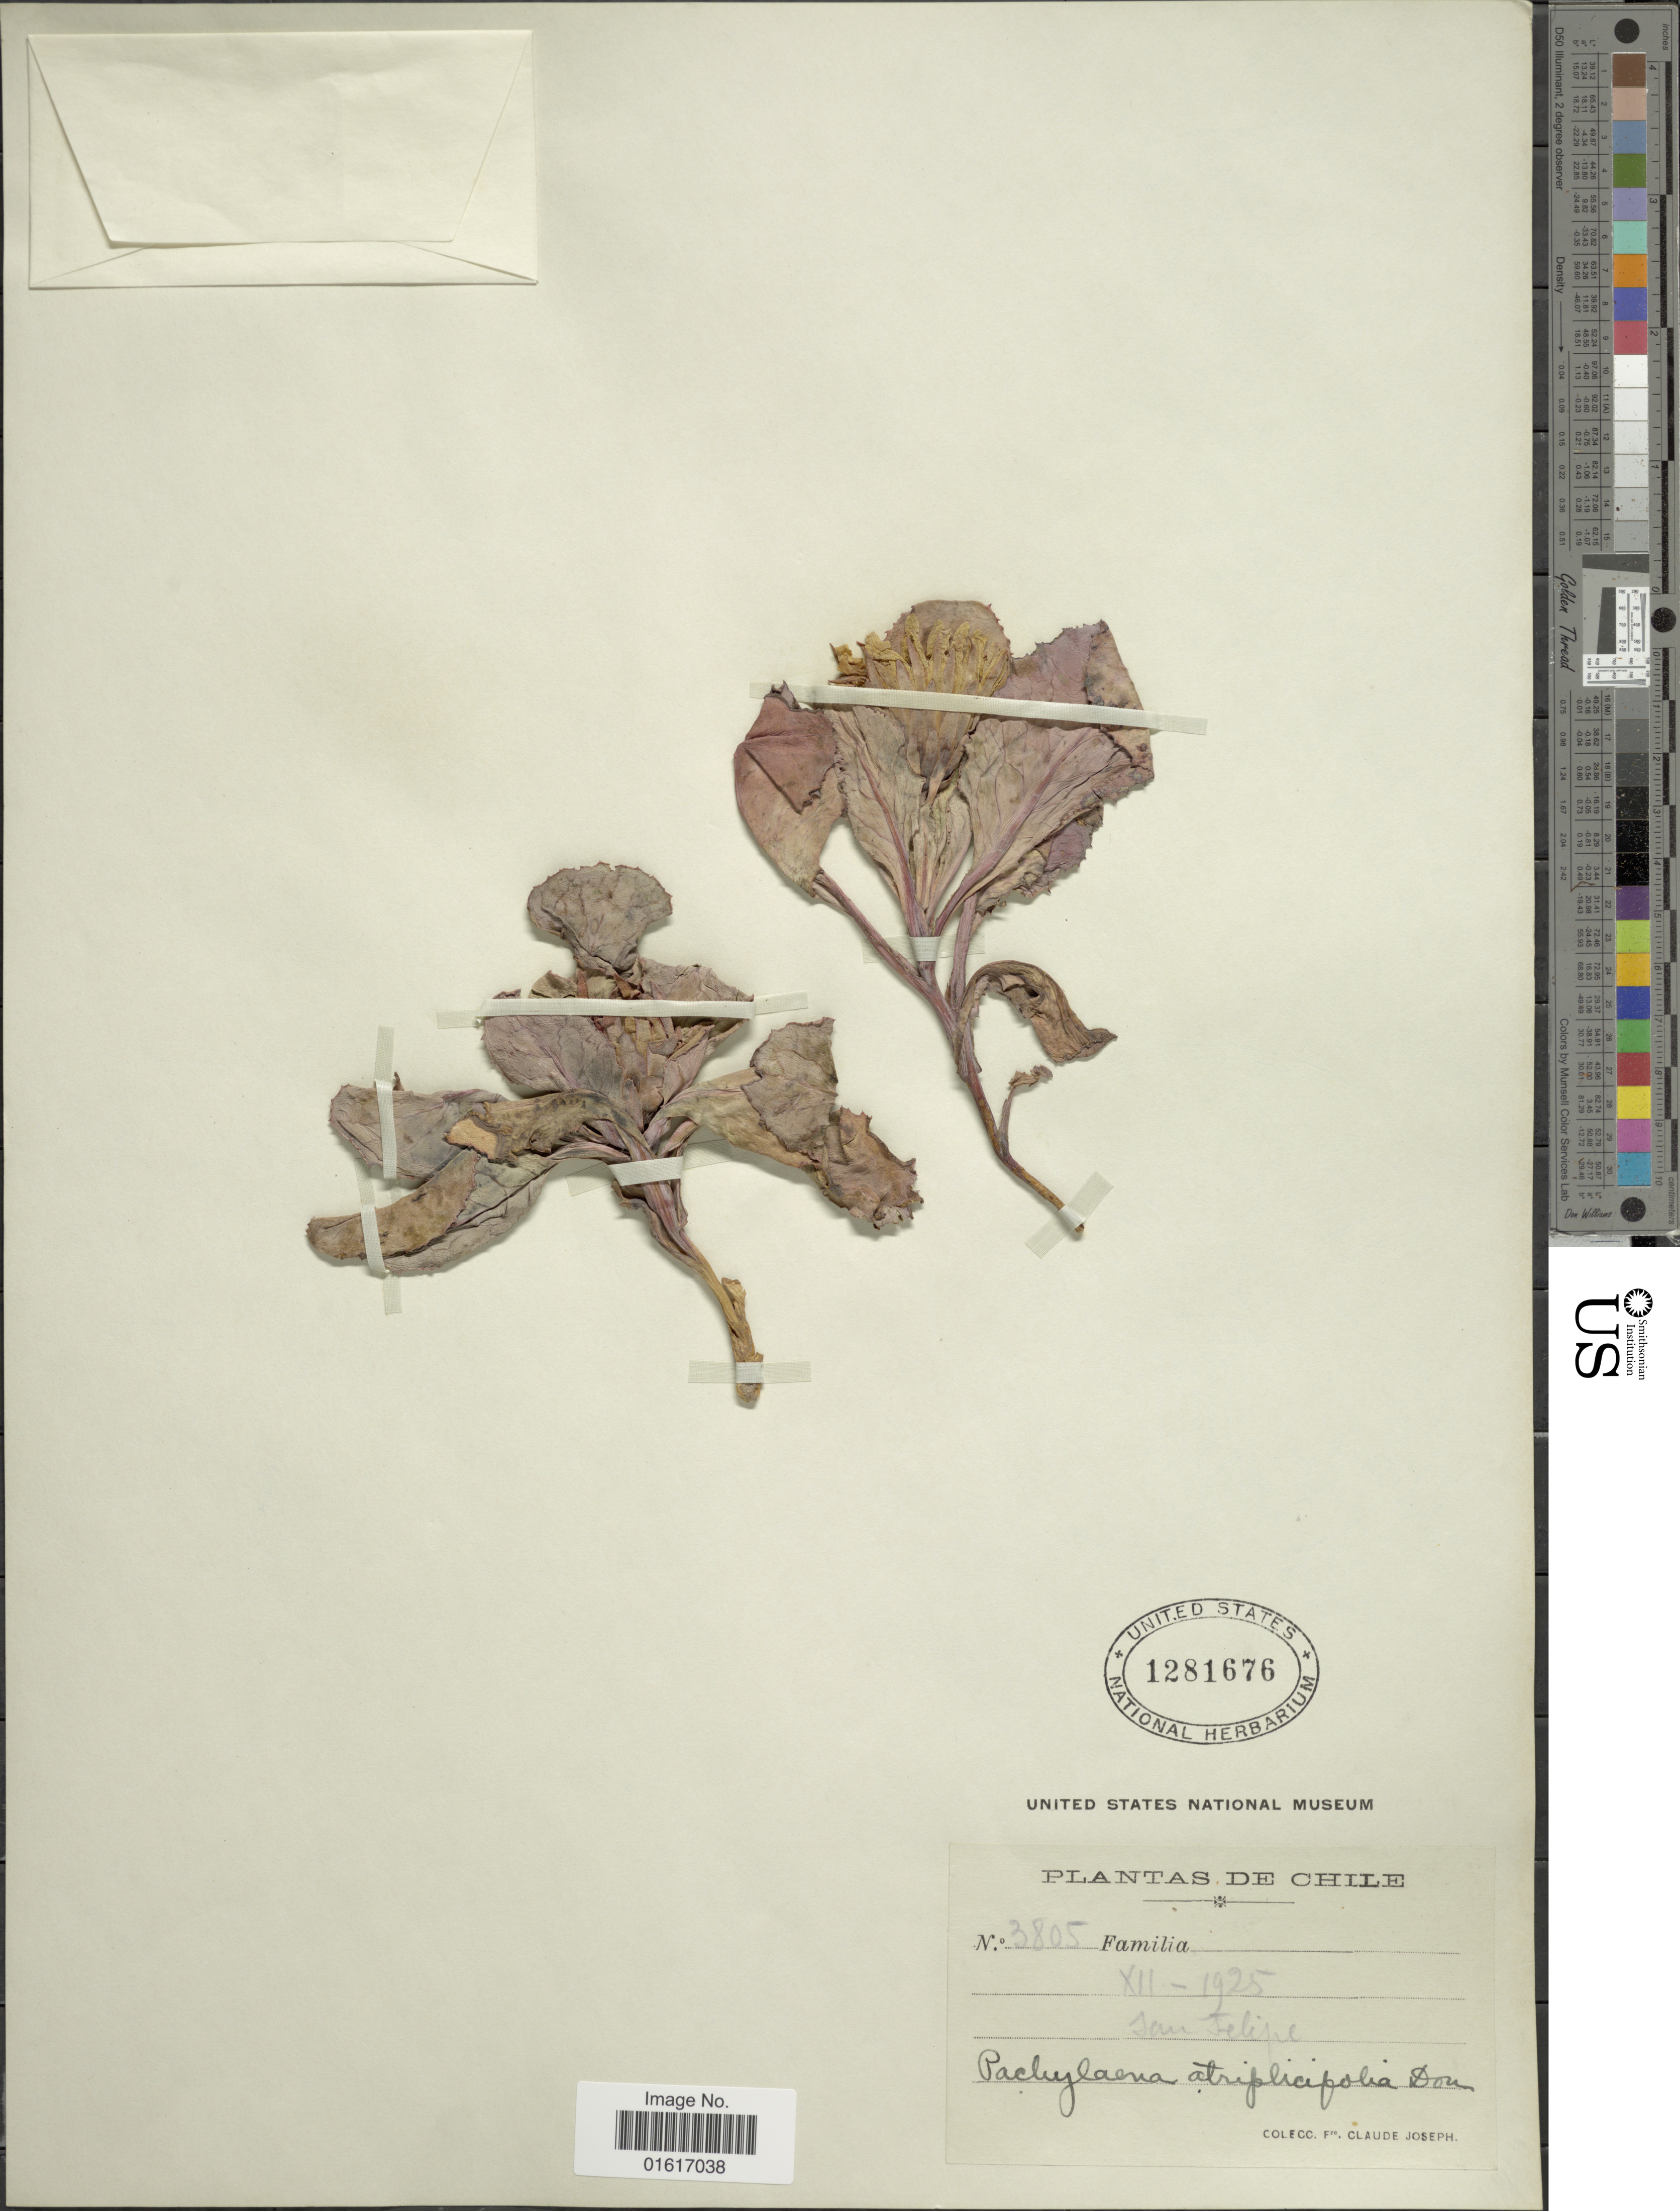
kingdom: Plantae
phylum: Tracheophyta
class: Magnoliopsida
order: Asterales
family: Asteraceae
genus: Pachylaena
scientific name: Pachylaena atriplicifolia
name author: D. Don ex Arn.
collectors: Bro. Claude-Joseph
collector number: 3805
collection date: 1924-12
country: Chile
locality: San Felipe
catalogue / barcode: US 1281676